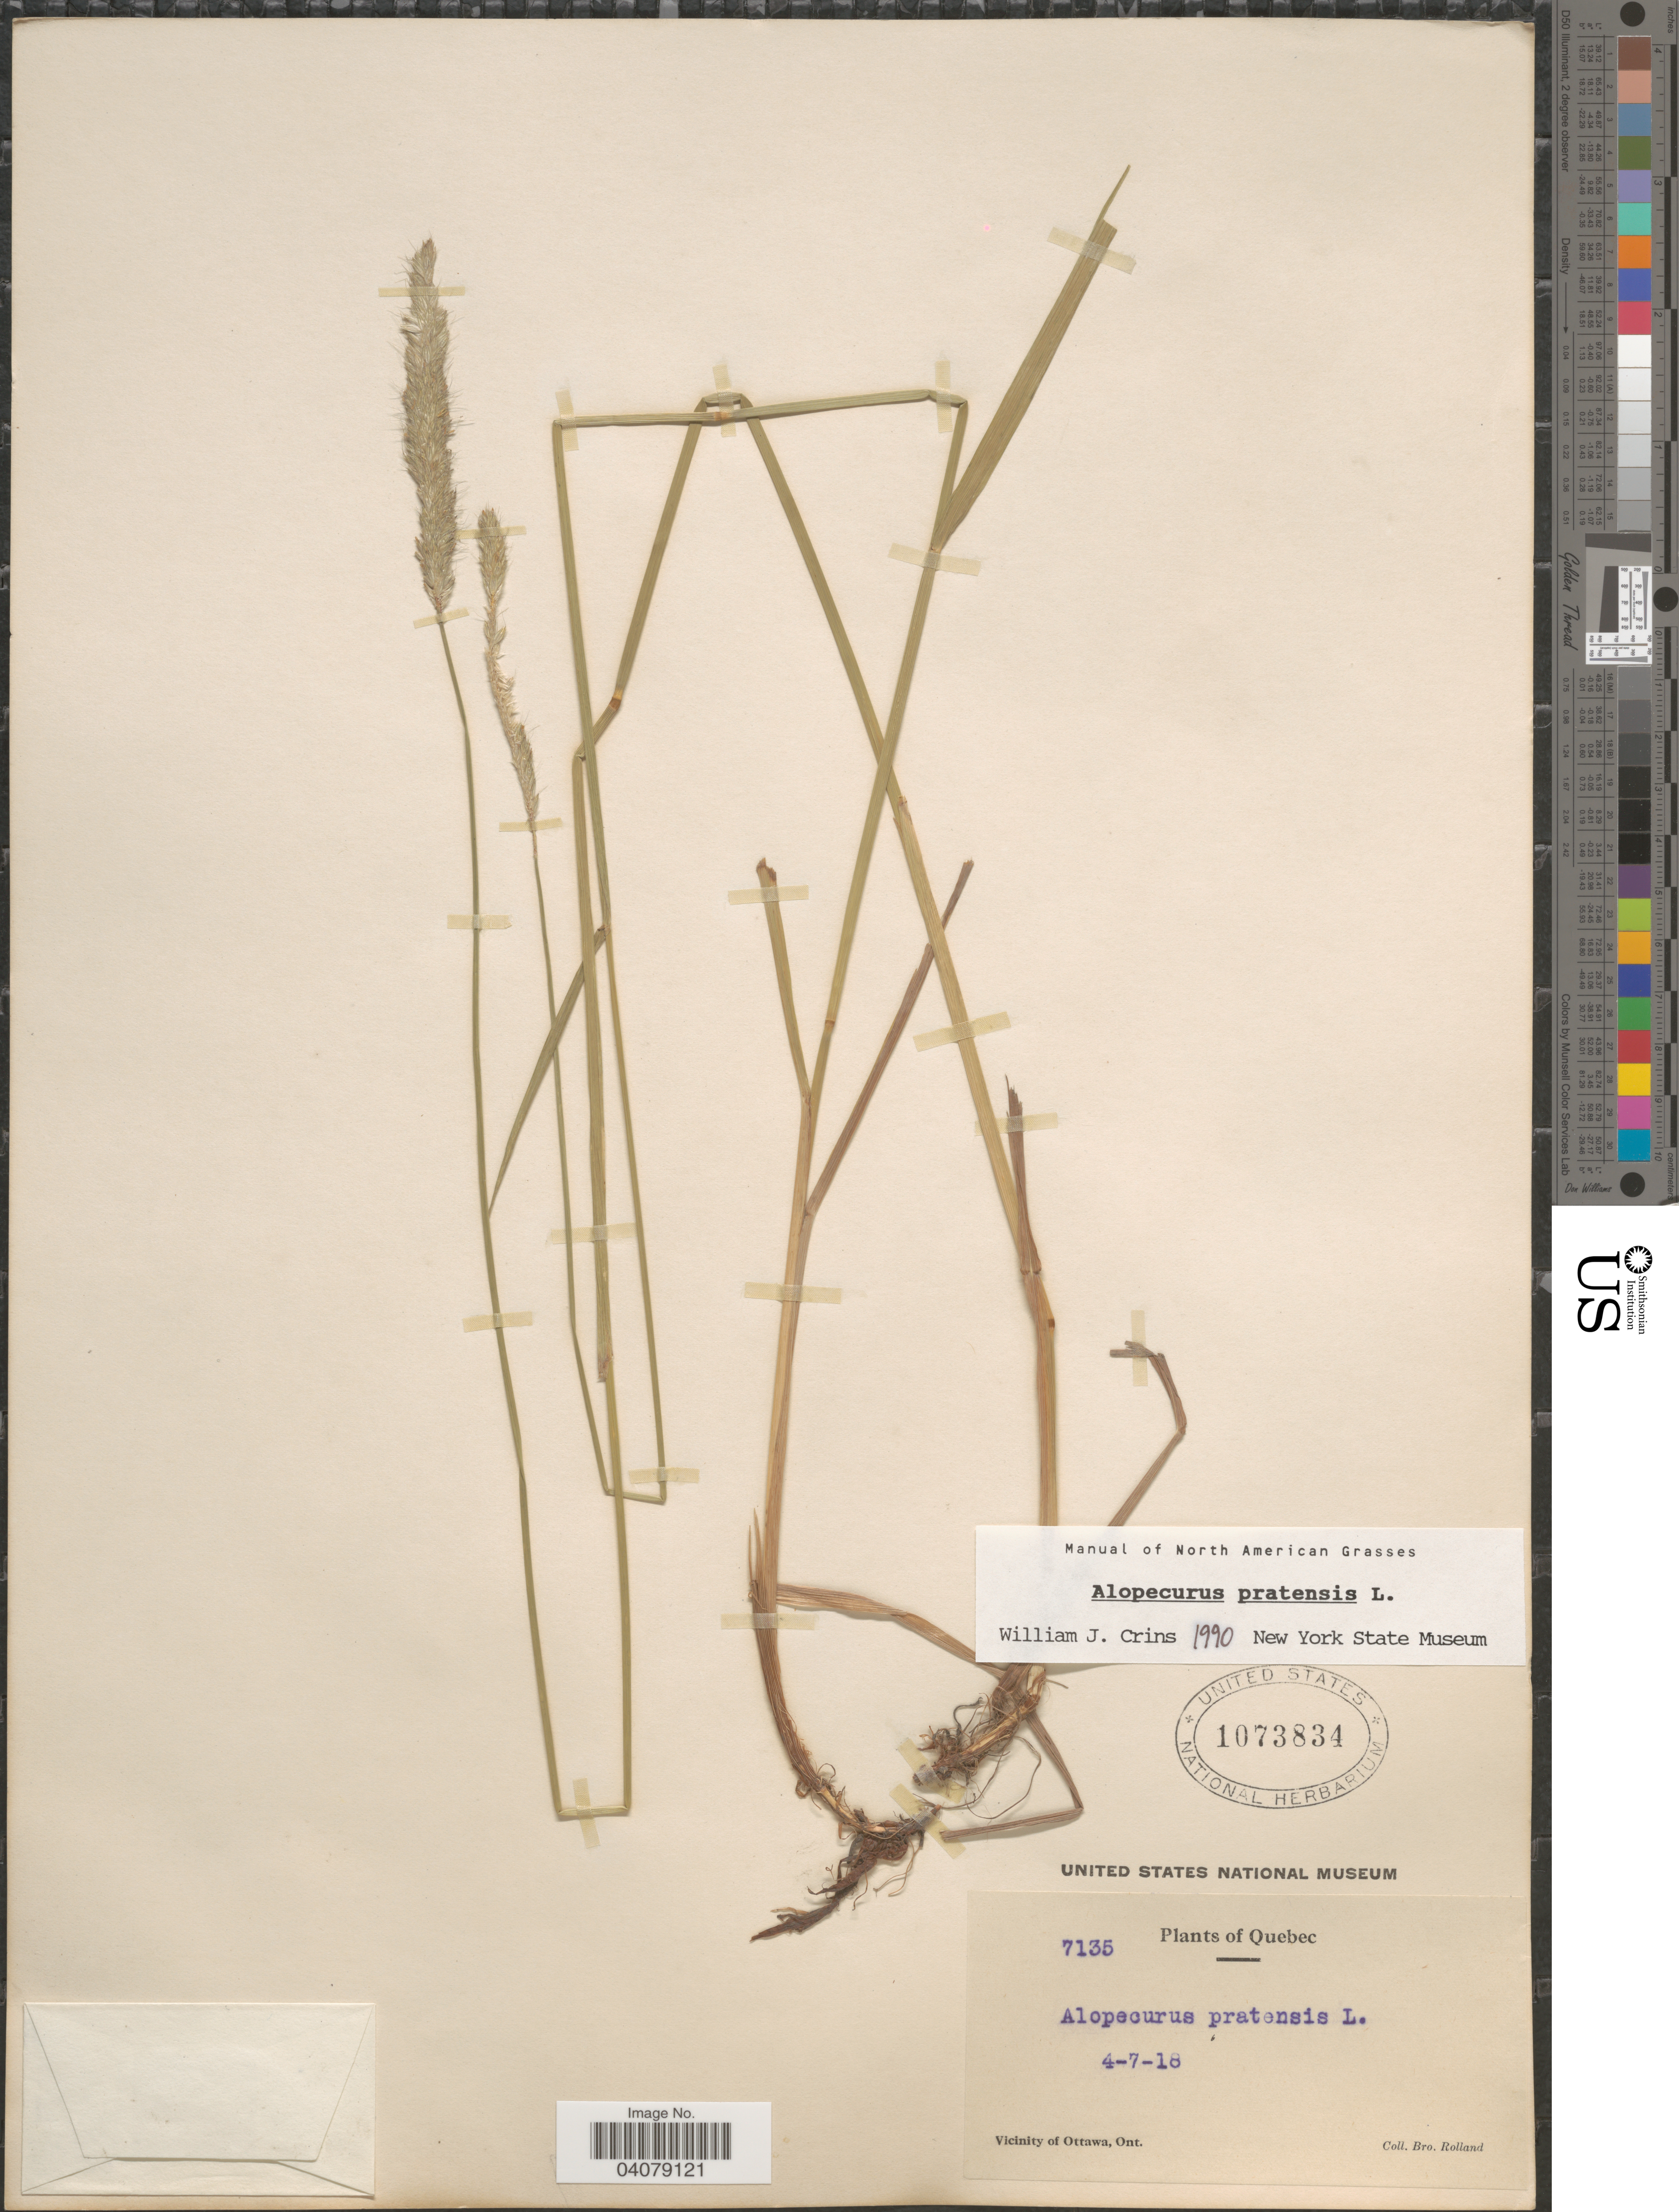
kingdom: Plantae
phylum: Tracheophyta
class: Liliopsida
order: Poales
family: Poaceae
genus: Alopecurus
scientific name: Alopecurus pratensis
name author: L.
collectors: B. Rolland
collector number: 7135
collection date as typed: Transcribed d/m/y: 4/7/18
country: Canada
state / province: Ontario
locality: Vicinity of Ottawa.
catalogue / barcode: US 1073834